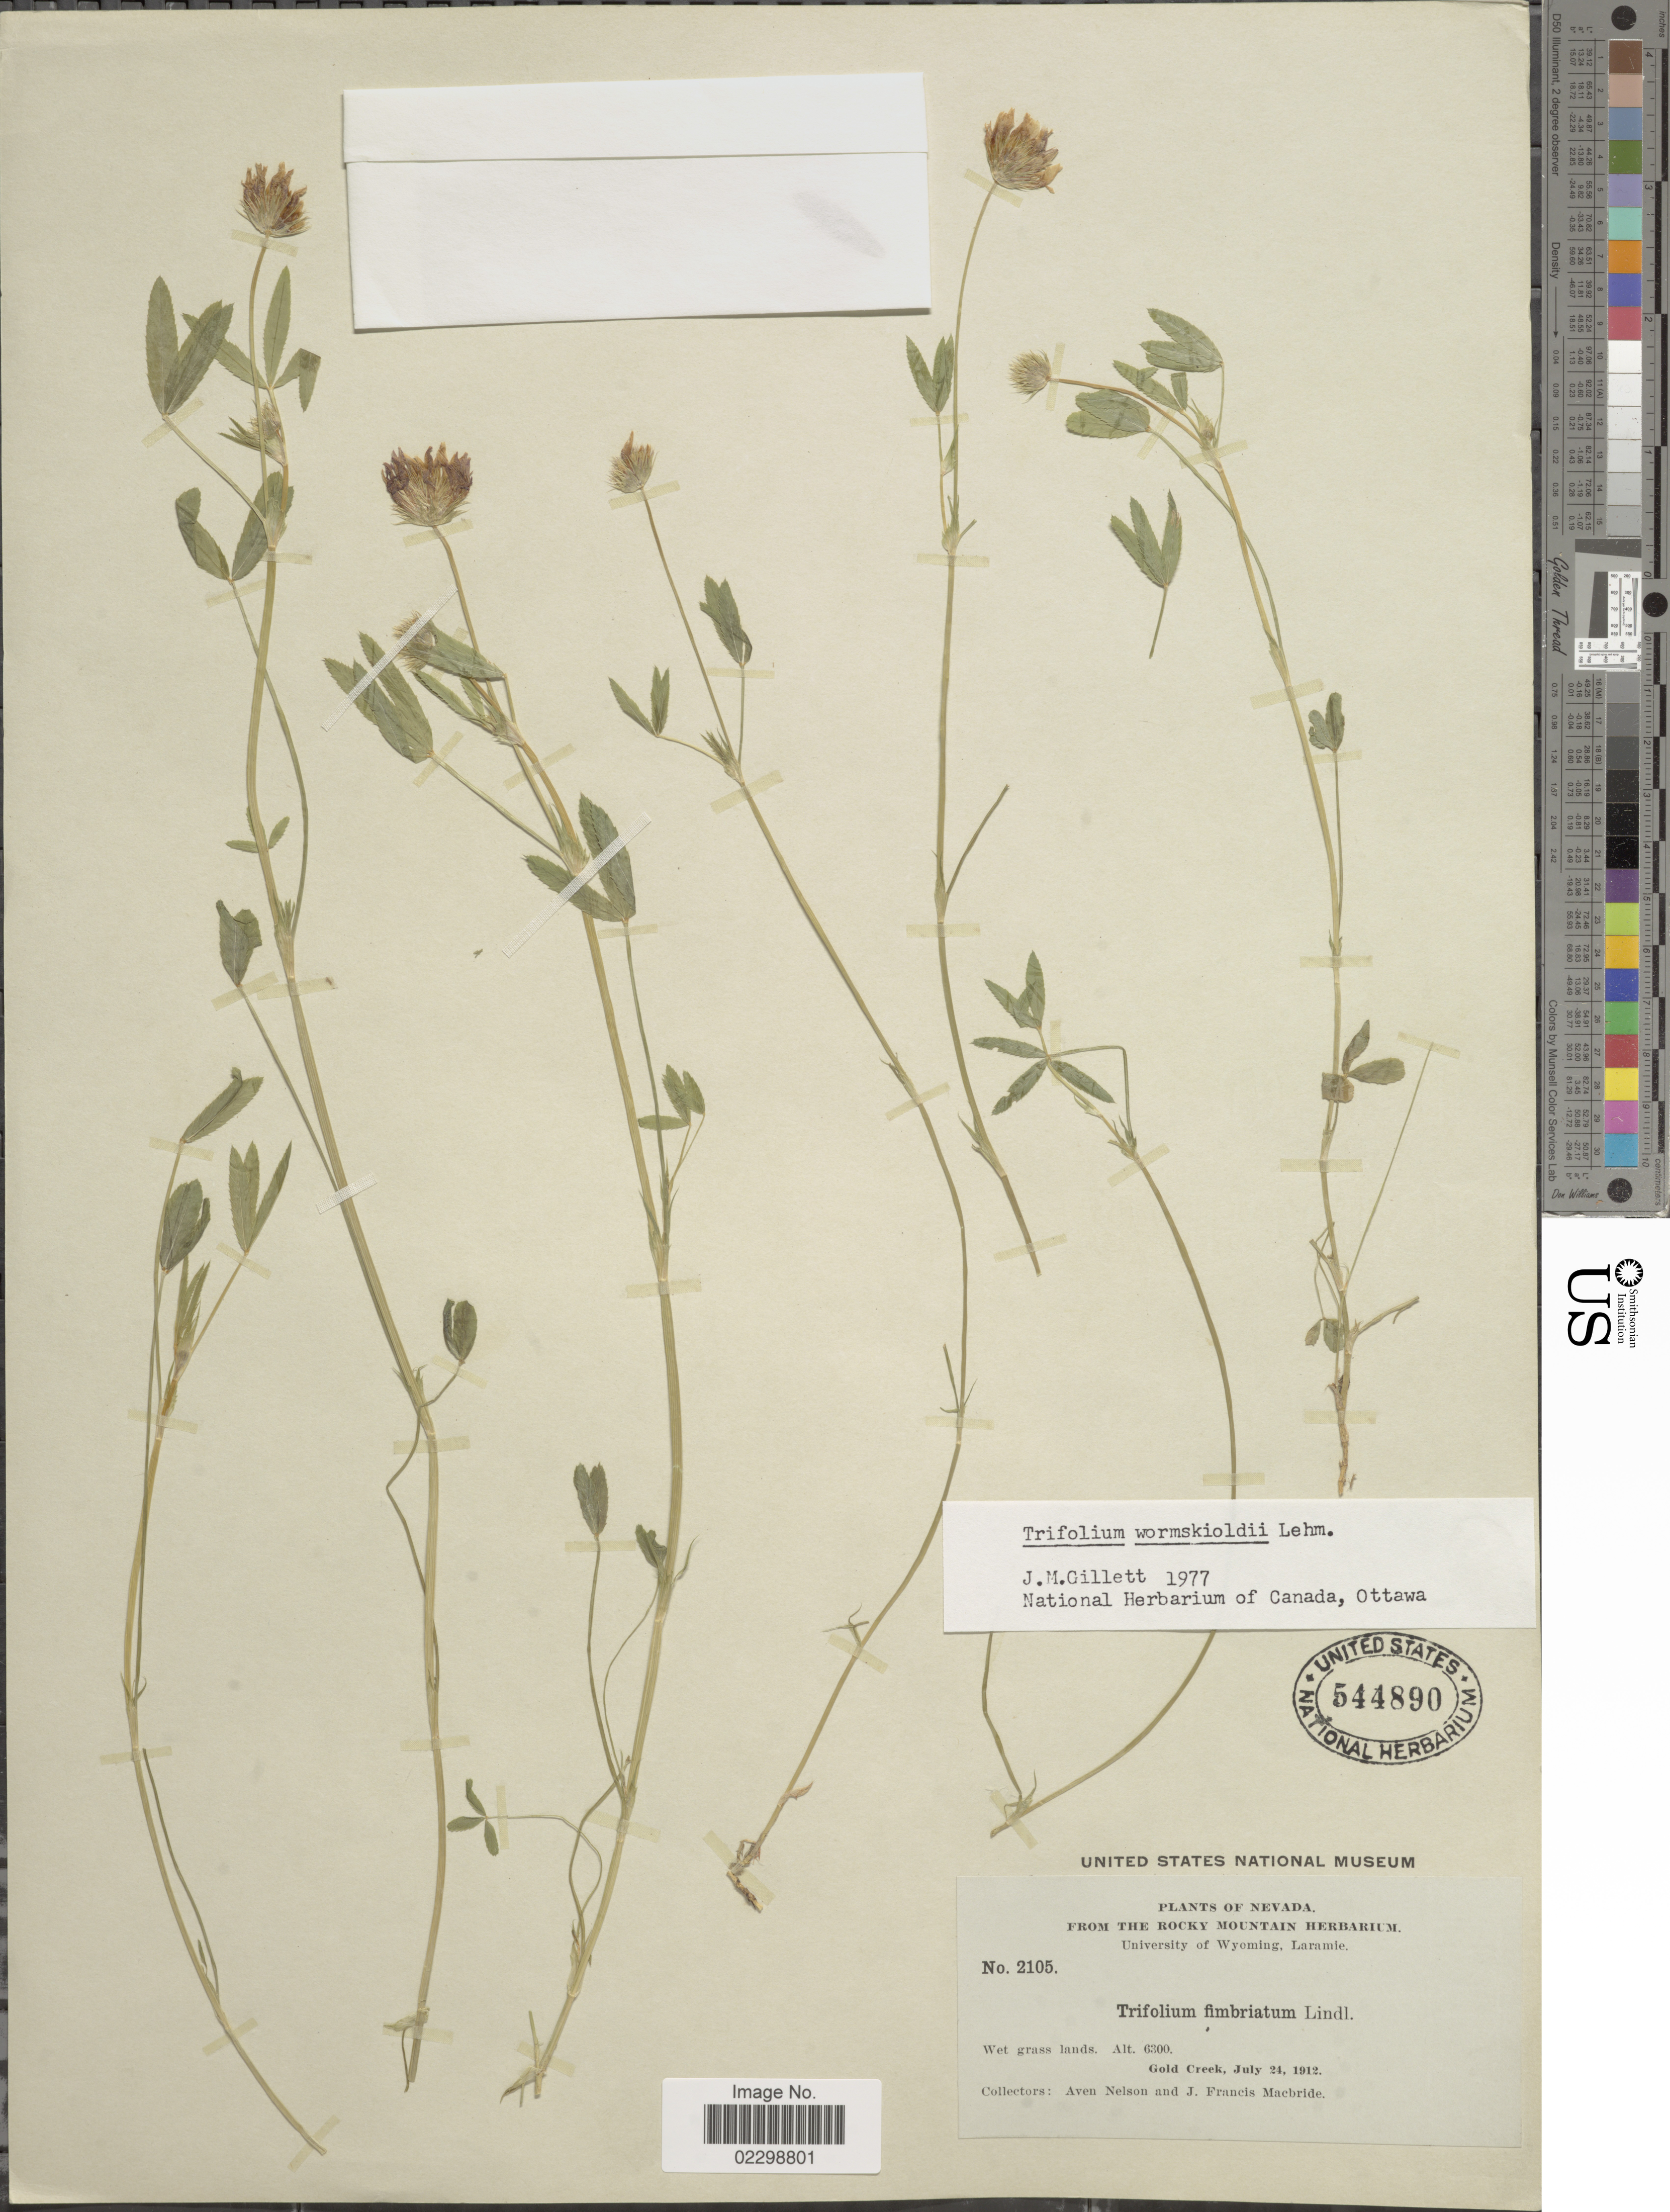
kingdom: Plantae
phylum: Tracheophyta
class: Magnoliopsida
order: Fabales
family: Fabaceae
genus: Trifolium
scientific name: Trifolium wormskioldii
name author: Lehm.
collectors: A. Nelson & J. F. Macbride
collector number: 2105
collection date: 1912-07-24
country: United States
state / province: Nevada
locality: Wet grass lands, Gold Creek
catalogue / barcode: US 544890